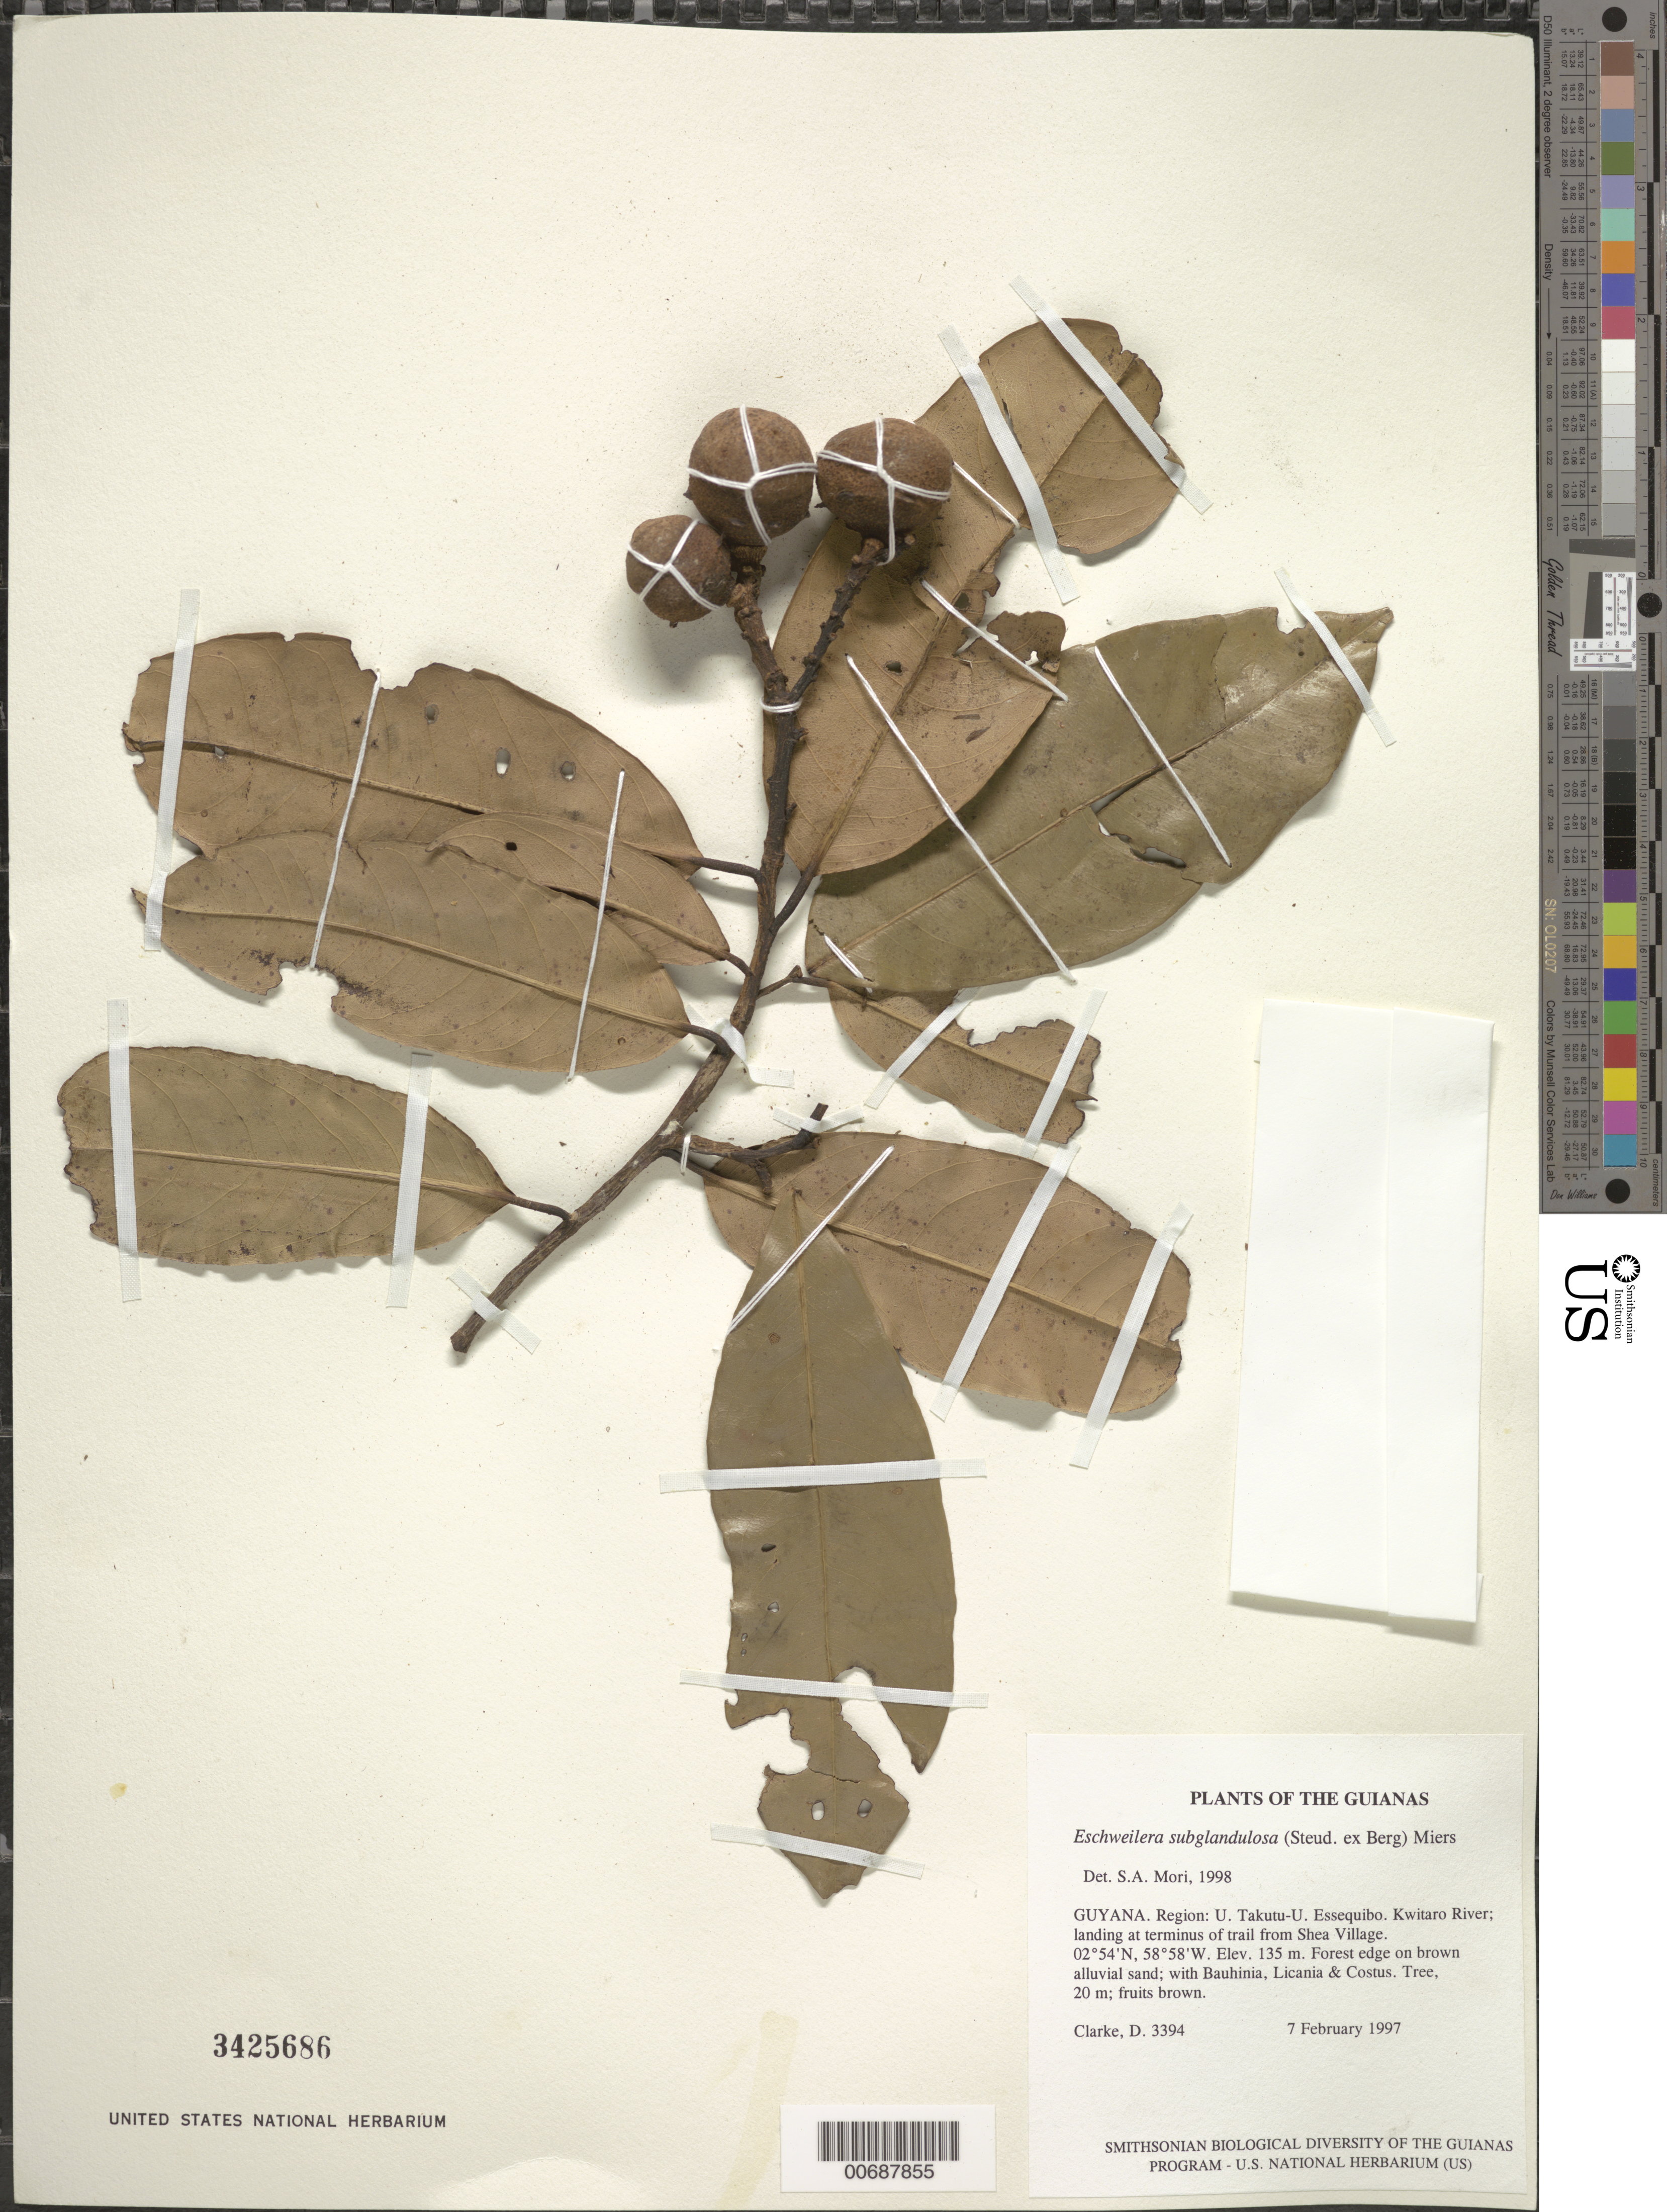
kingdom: Plantae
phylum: Tracheophyta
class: Magnoliopsida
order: Ericales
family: Lecythidaceae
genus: Eschweilera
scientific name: Eschweilera subglandulosa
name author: (Steud. ex Berg) Miers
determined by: Mori, Scott A.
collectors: H. D. Clarke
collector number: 3394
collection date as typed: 7 February 1997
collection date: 1997-02-07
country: Guyana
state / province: U. Takutu-U. Essequibo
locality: Kwitaro River; landing at terminus of trail from Shea Village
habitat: Forest edge on brown alluvial sand; with Bauhinia, Licania & Costus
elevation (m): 135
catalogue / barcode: US 3425686